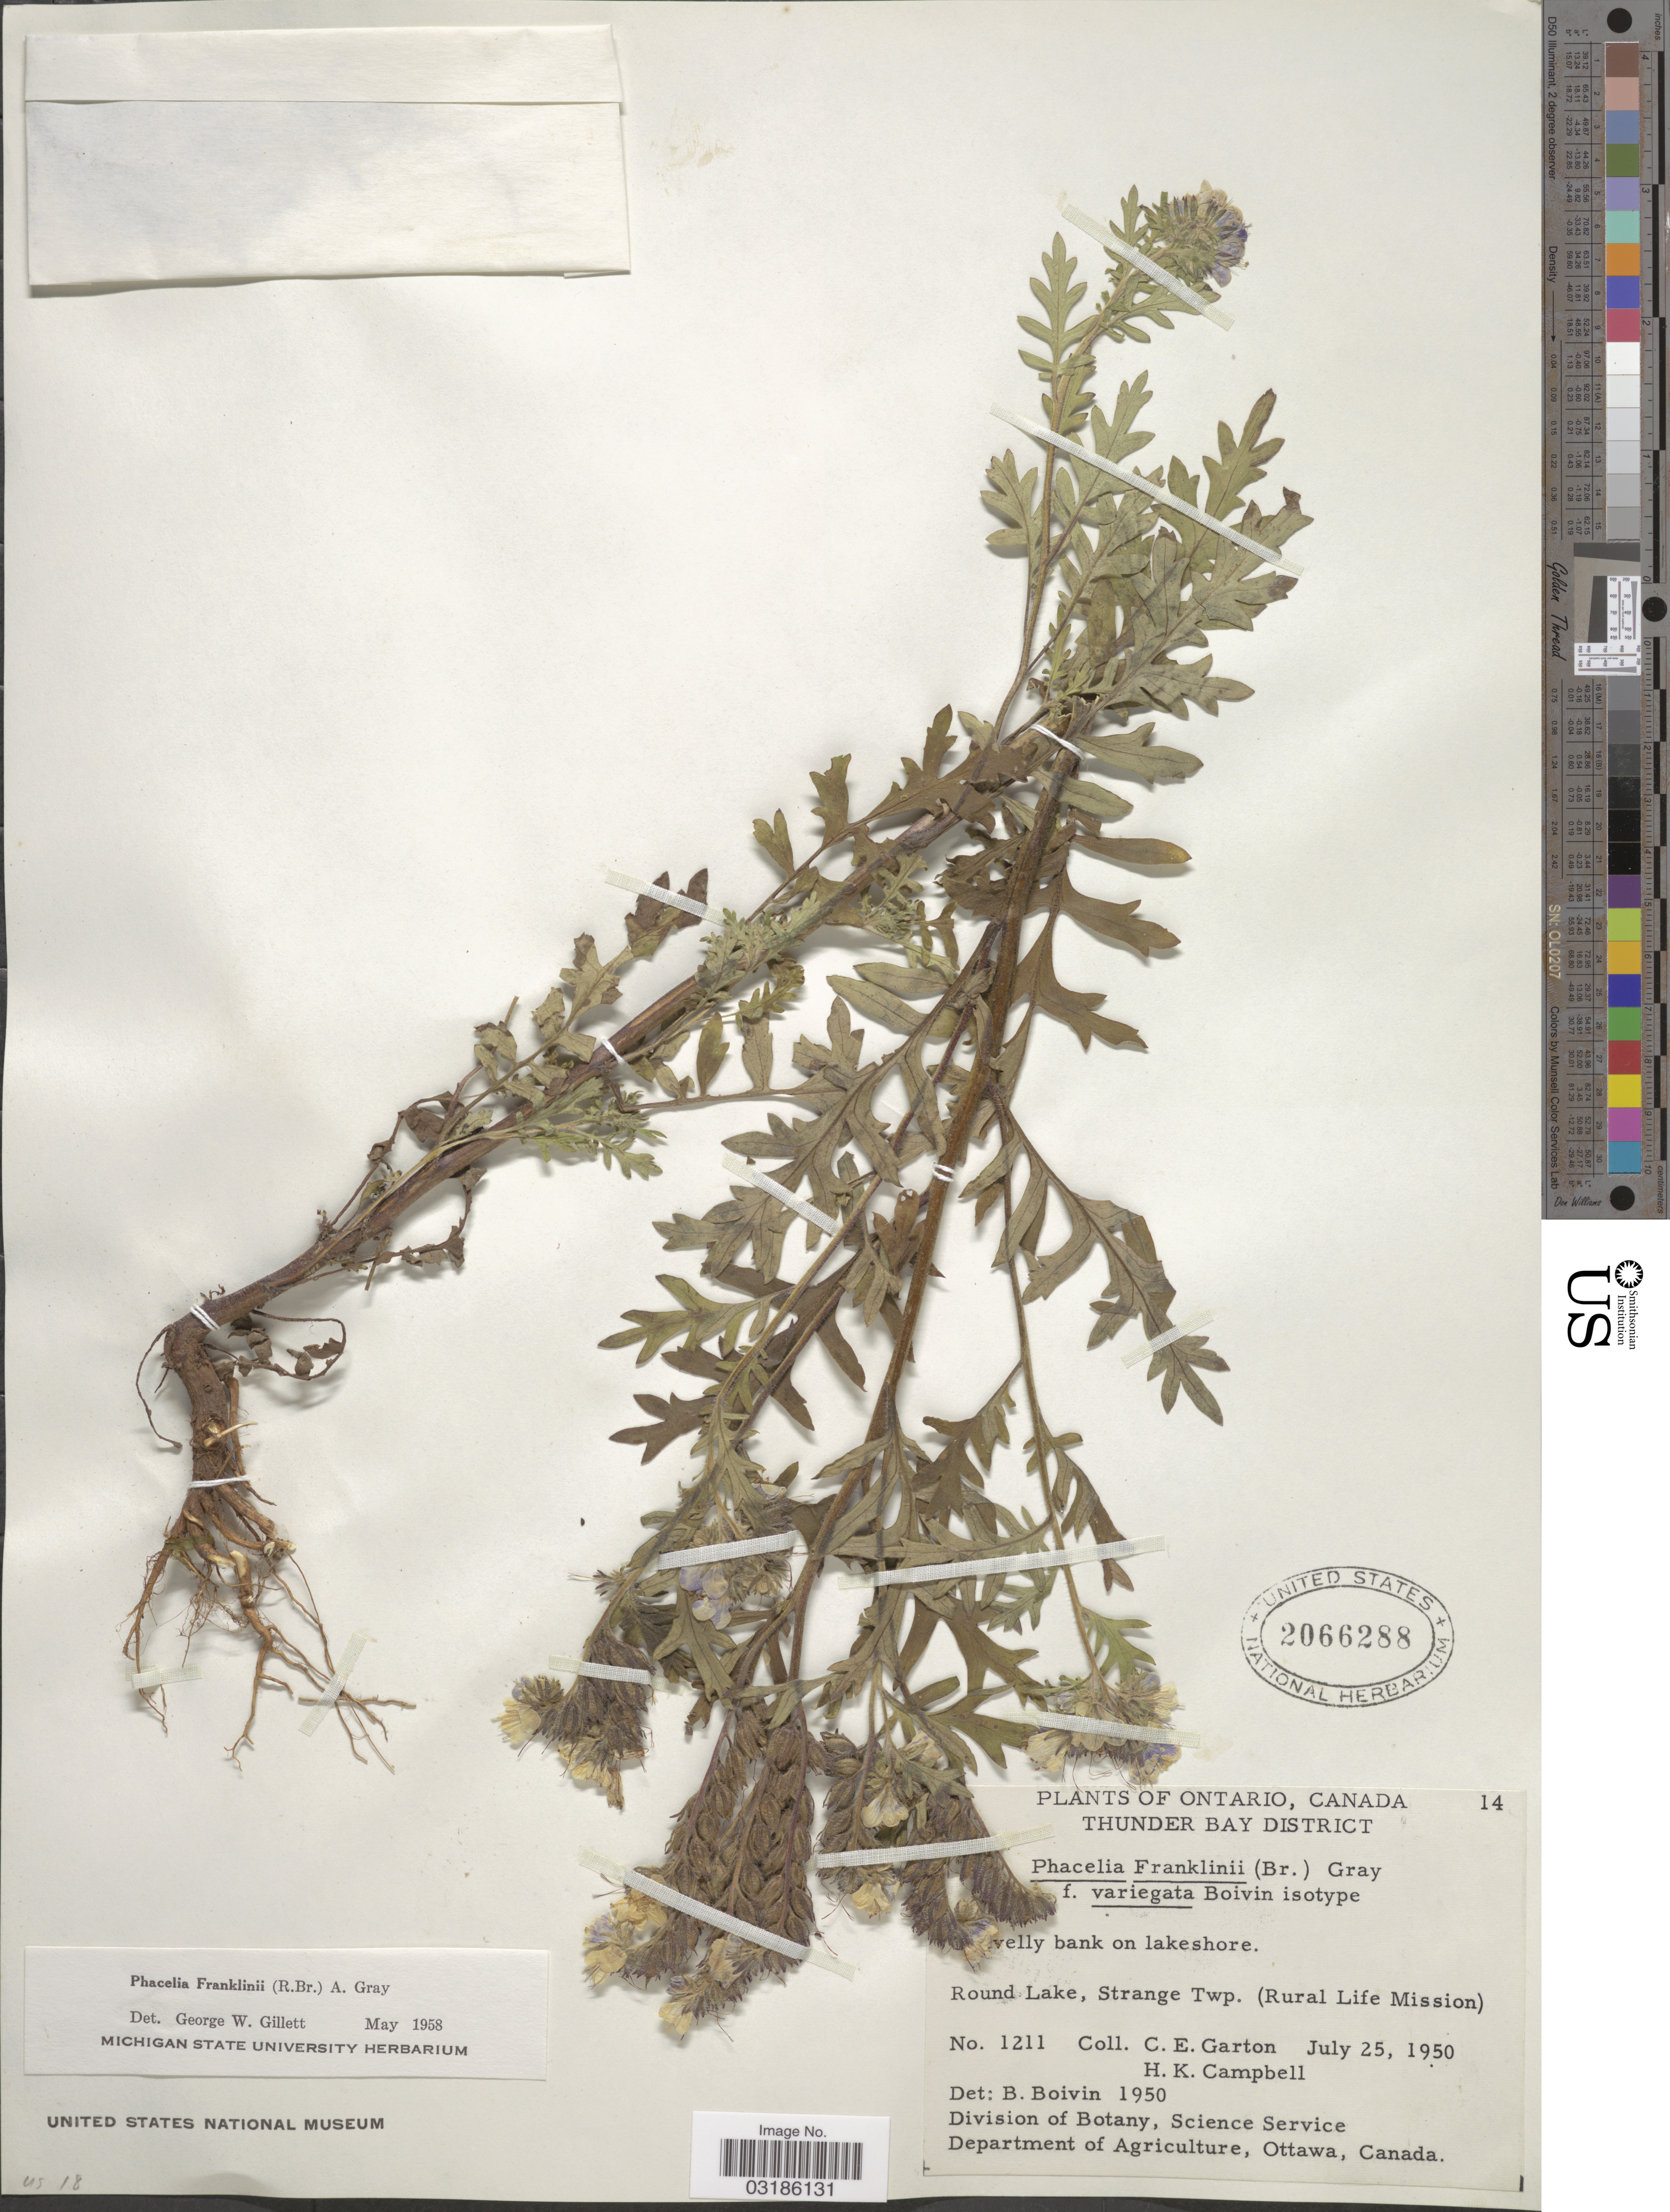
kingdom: Plantae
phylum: Tracheophyta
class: Magnoliopsida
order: Boraginales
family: Hydrophyllaceae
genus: Phacelia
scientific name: Phacelia franklinii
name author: Nutt.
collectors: C. E. Garton & H. K. Campbell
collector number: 1211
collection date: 1950-07-25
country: Canada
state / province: Ontario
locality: Thunder Bay District. Round Lake, Strange Twp. (Rural Life Mission).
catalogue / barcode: US 2066288